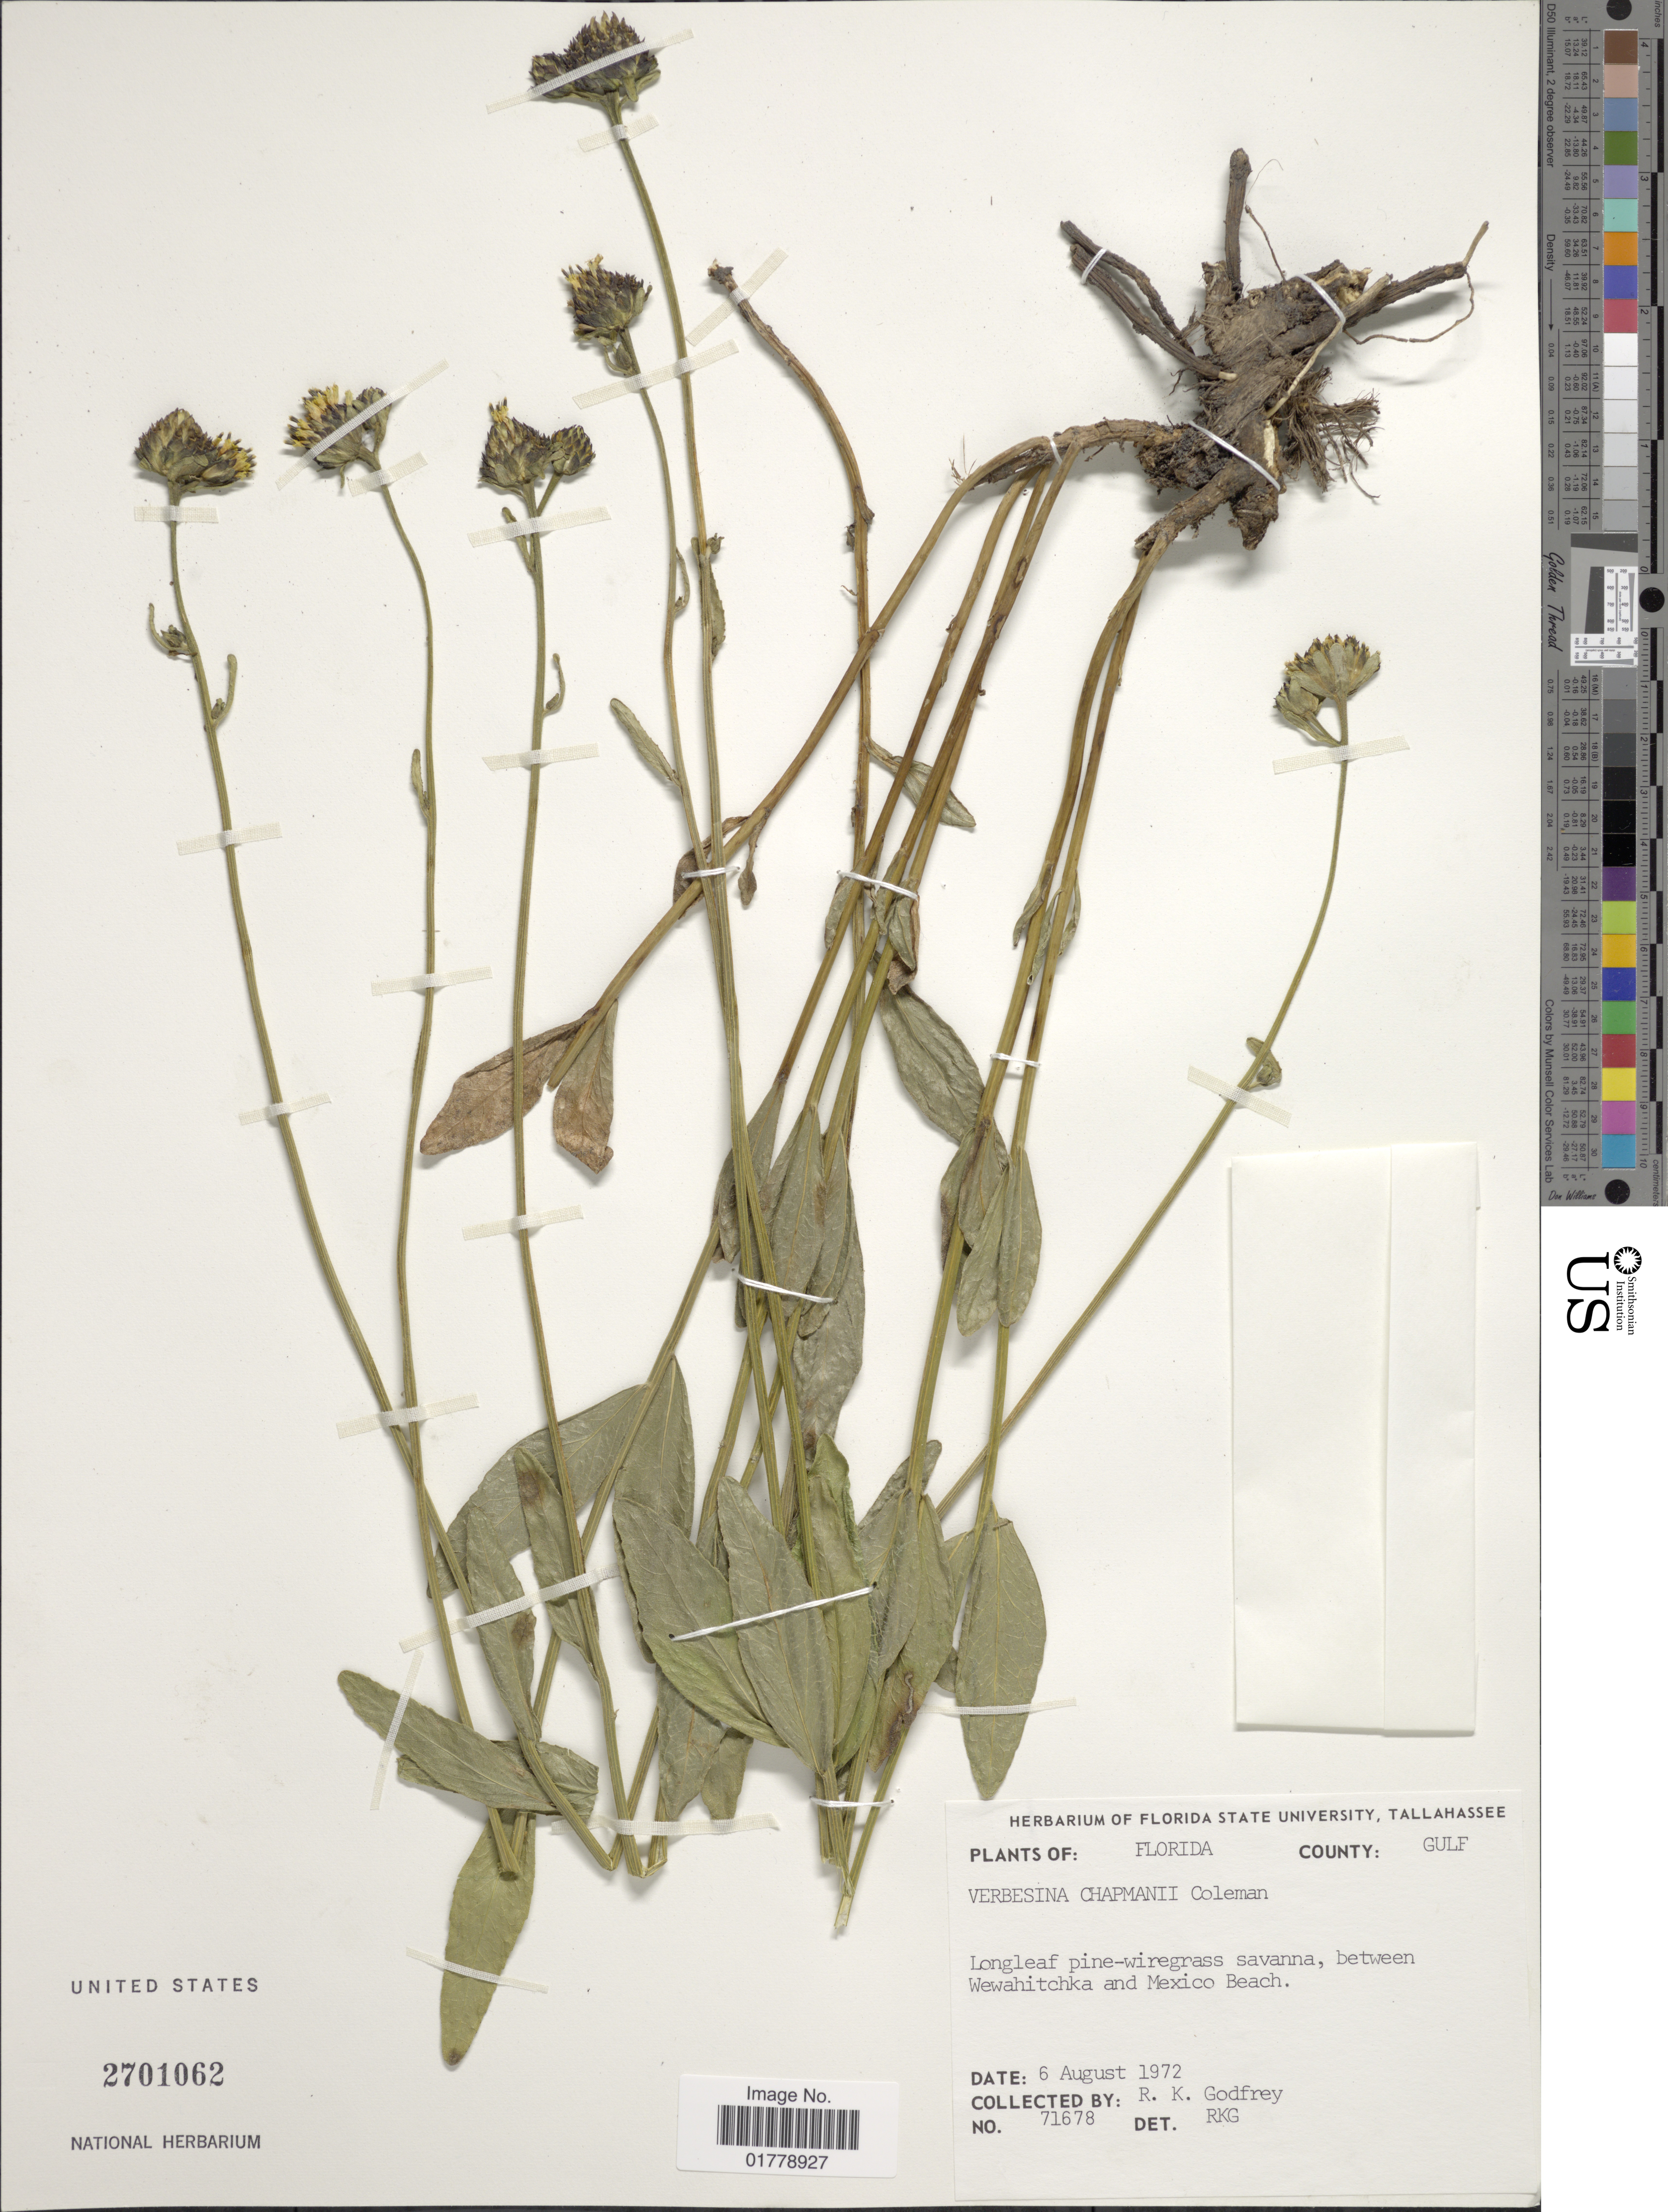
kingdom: Plantae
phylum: Tracheophyta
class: Magnoliopsida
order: Asterales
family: Asteraceae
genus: Verbesina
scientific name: Verbesina chapmanii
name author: J.R. Coleman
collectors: R. K. Godfrey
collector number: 71678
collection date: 1972-08-06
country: United States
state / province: Florida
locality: Florida. County: Gulf. Longleaf pine-wiregrass savanna, between Wewahitchka and Mexico Beach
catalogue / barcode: US 2701062